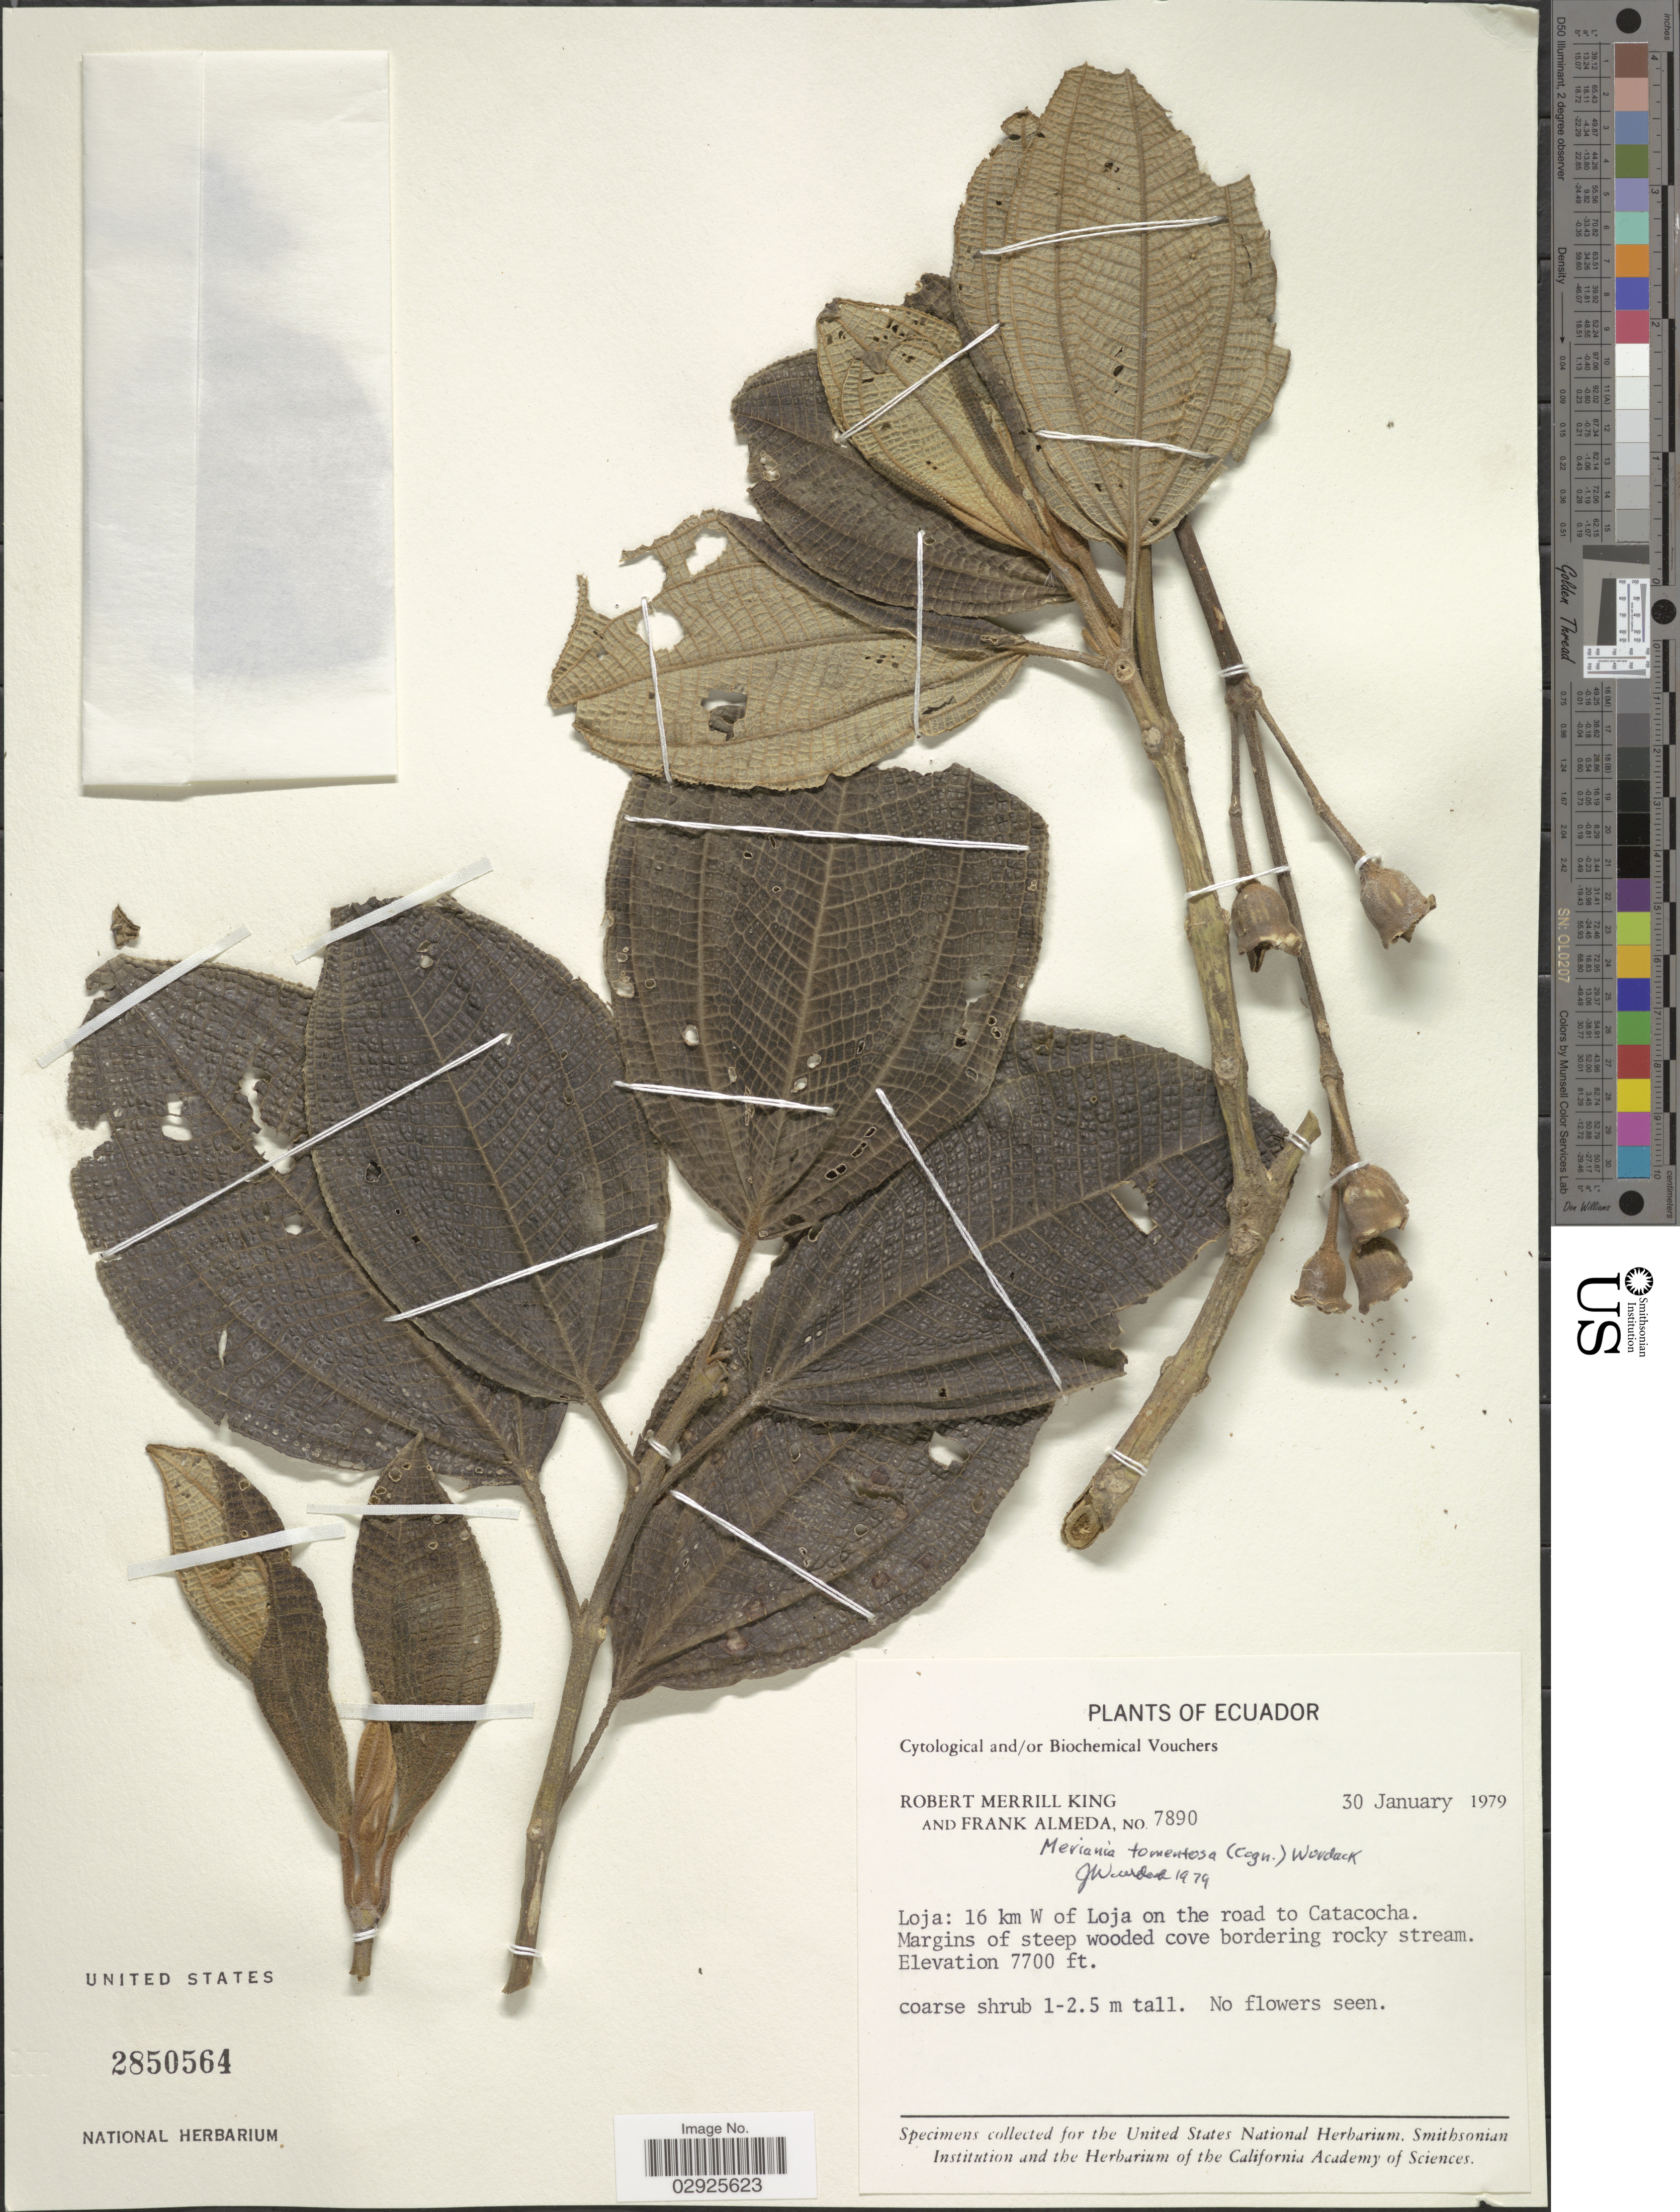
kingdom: Plantae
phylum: Tracheophyta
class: Magnoliopsida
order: Myrtales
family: Melastomataceae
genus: Meriania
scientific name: Meriania tomentosa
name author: (Cogn.) Wurdack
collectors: R. M. King & F. Almeda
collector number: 7890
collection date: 1979-01-30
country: Ecuador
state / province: Loja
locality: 16 km W of Loja on the road to Catacocha.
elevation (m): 2347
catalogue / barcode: US 2850564